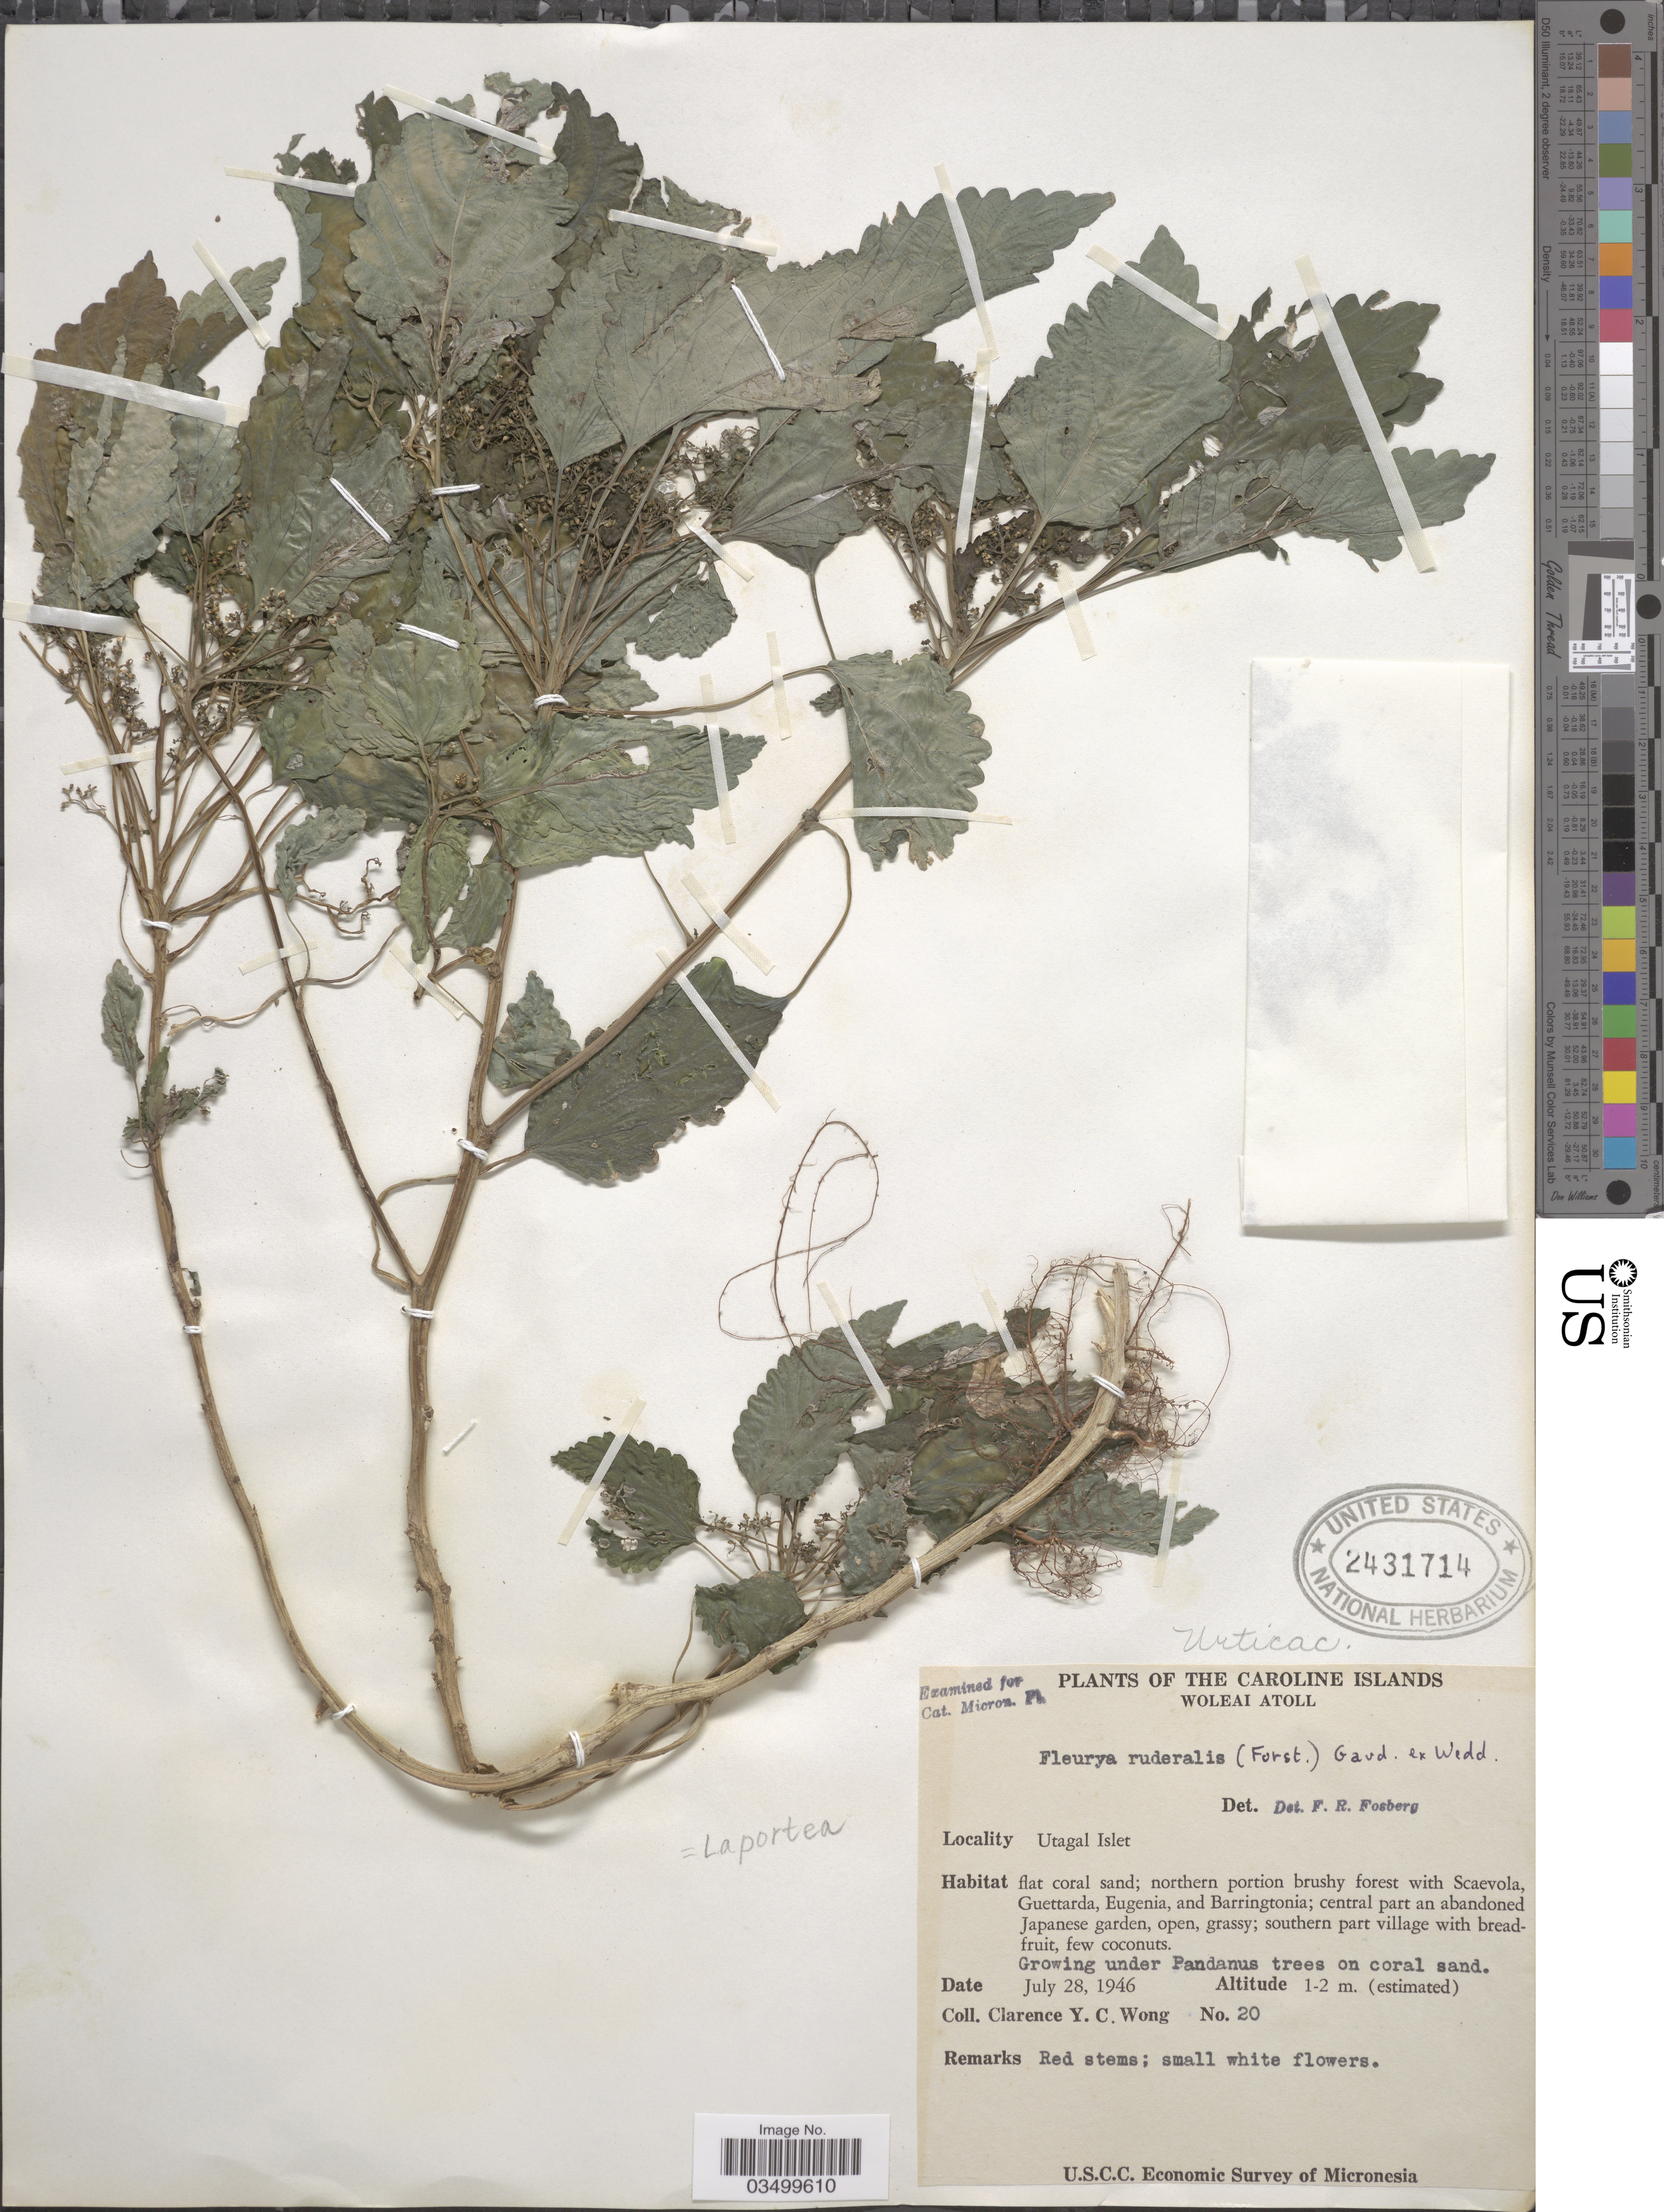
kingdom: Plantae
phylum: Tracheophyta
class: Magnoliopsida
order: Rosales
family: Urticaceae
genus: Laportea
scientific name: Laportea ruderalis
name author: (G. Forst.) Chew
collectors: C. Y. C. Wong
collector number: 20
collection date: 1946-07-28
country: Micronesia, Federated States of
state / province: Yap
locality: Caroline Islands. Woleai Atoll. Utagal Islet.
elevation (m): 1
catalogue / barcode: US 2431714